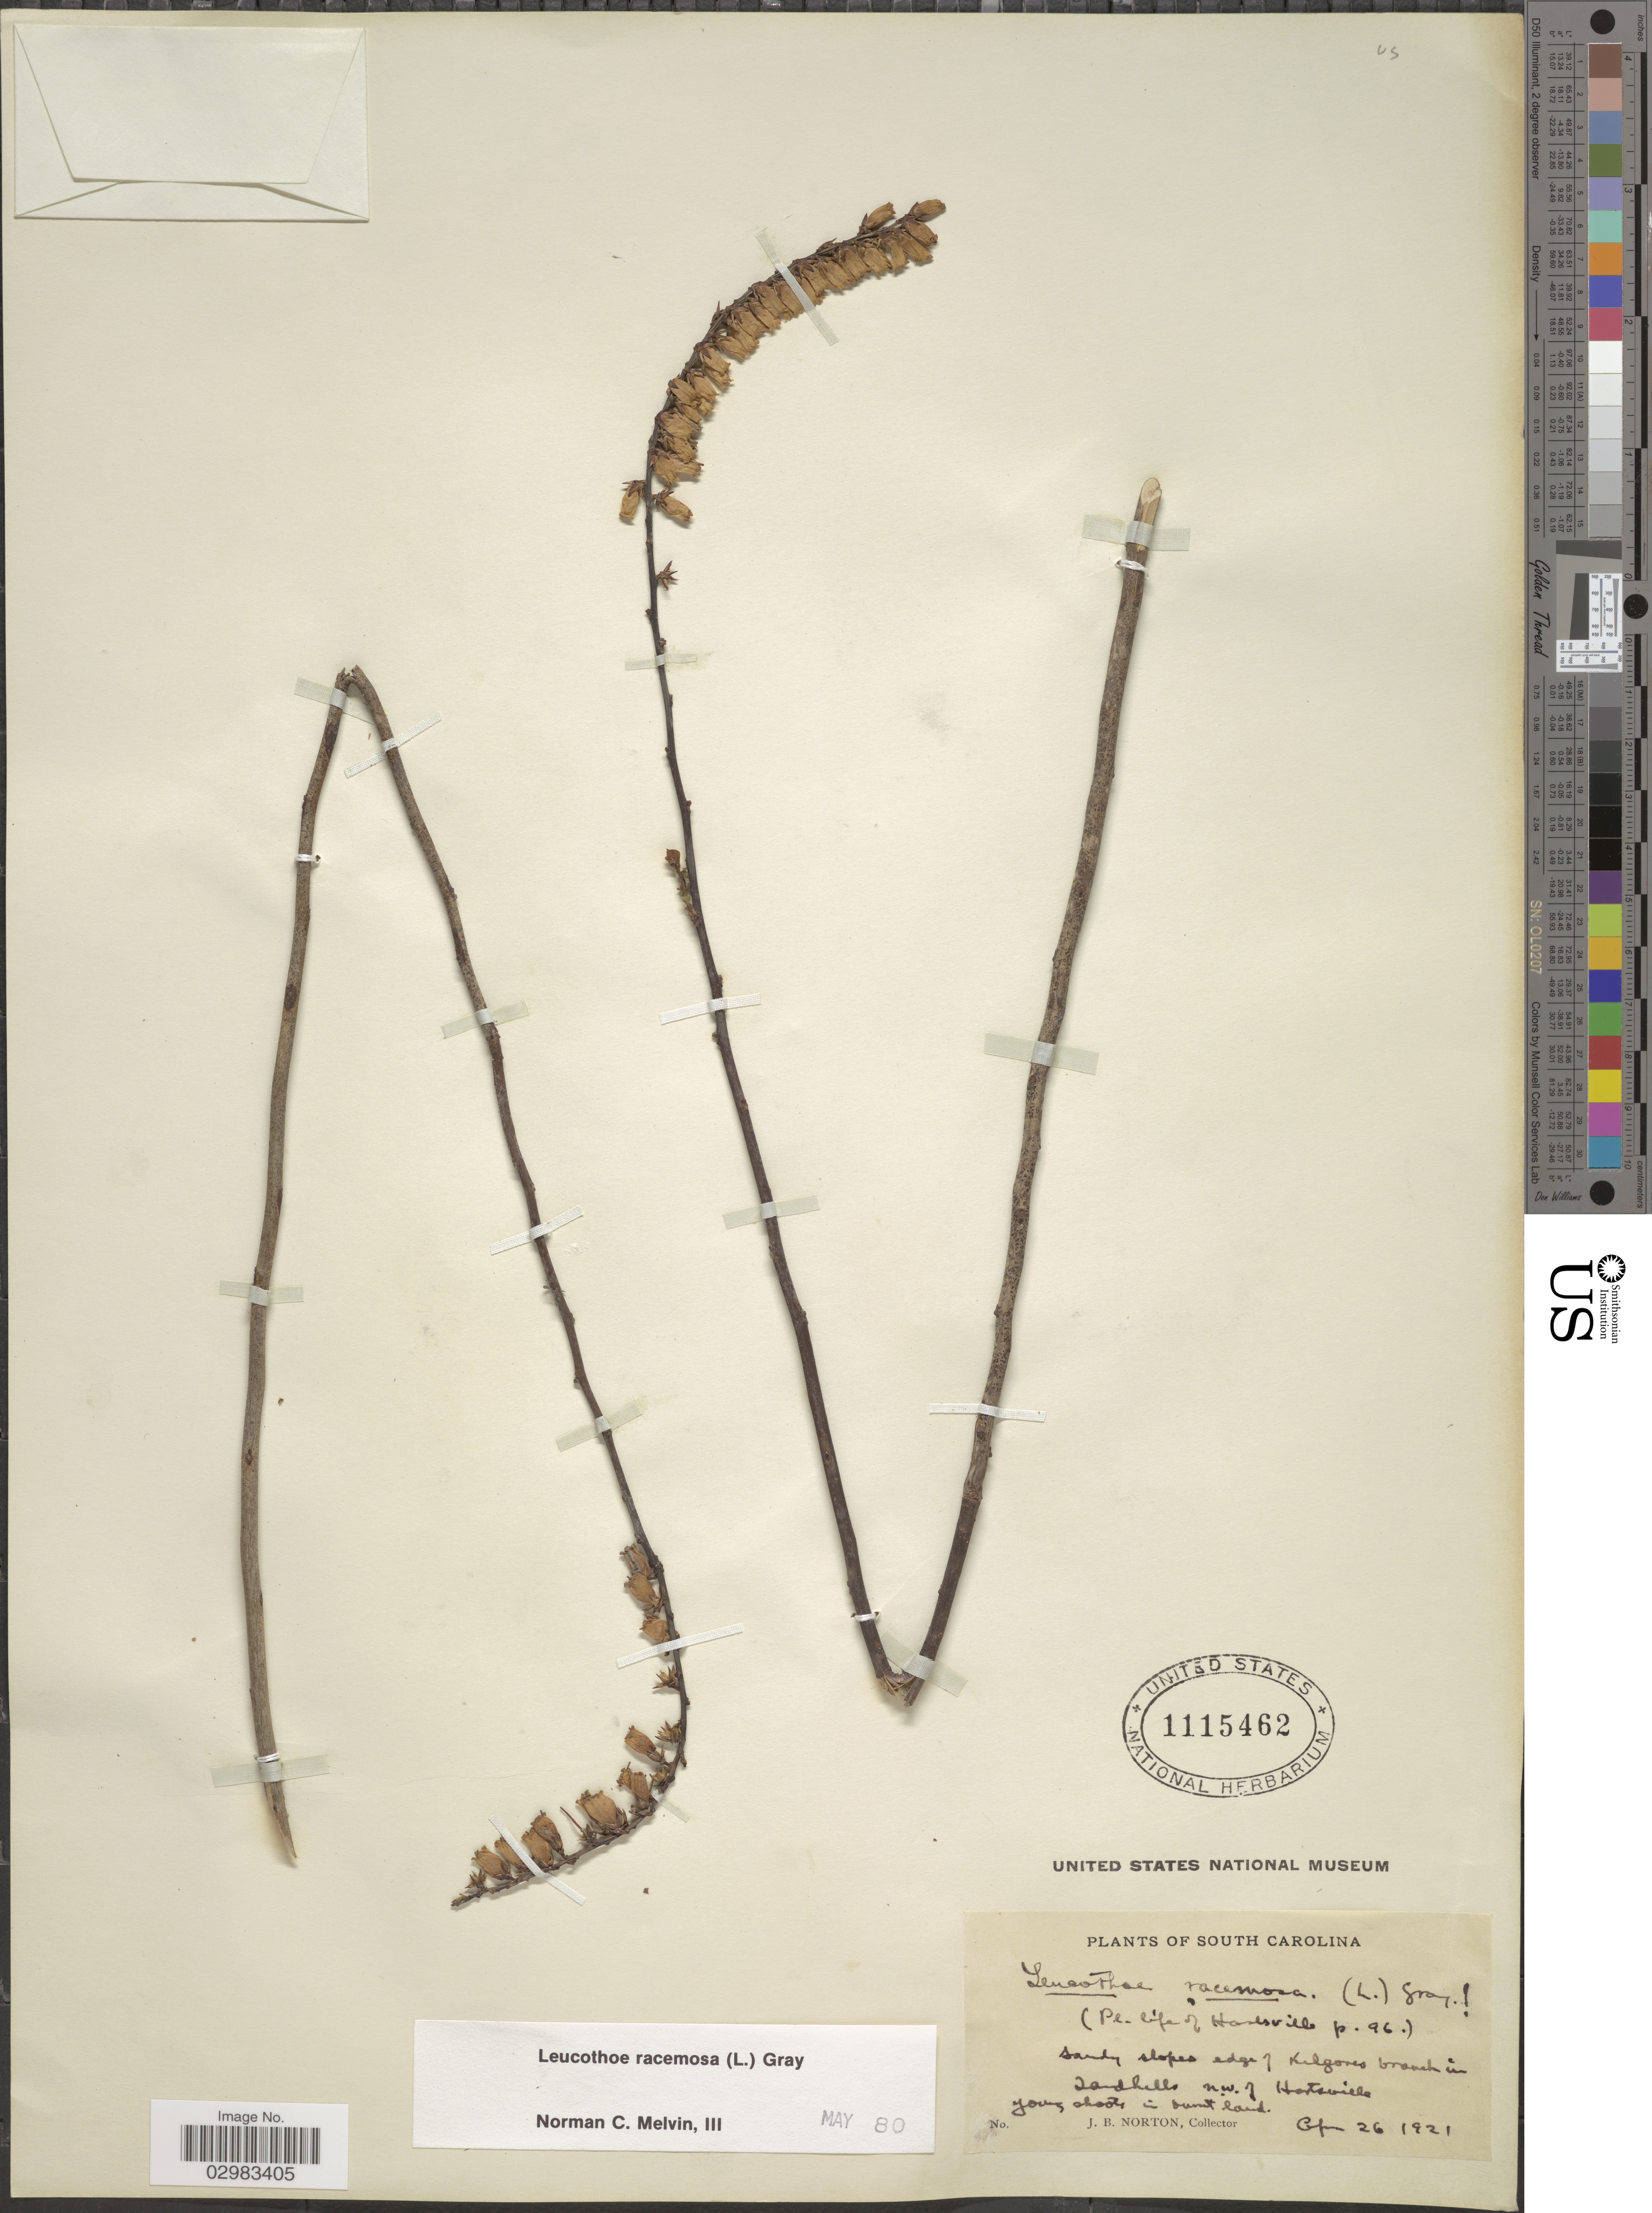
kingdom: Plantae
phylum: Tracheophyta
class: Magnoliopsida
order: Ericales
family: Ericaceae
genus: Leucothoe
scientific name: Leucothoë racemosa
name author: (L.) A. Gray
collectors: J. B. Norton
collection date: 1921-04-26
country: United States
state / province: South Carolina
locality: Edge of Kilgores branch in sandhills nw of Hartsville Young shoots in burnt land.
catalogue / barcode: US 1115462